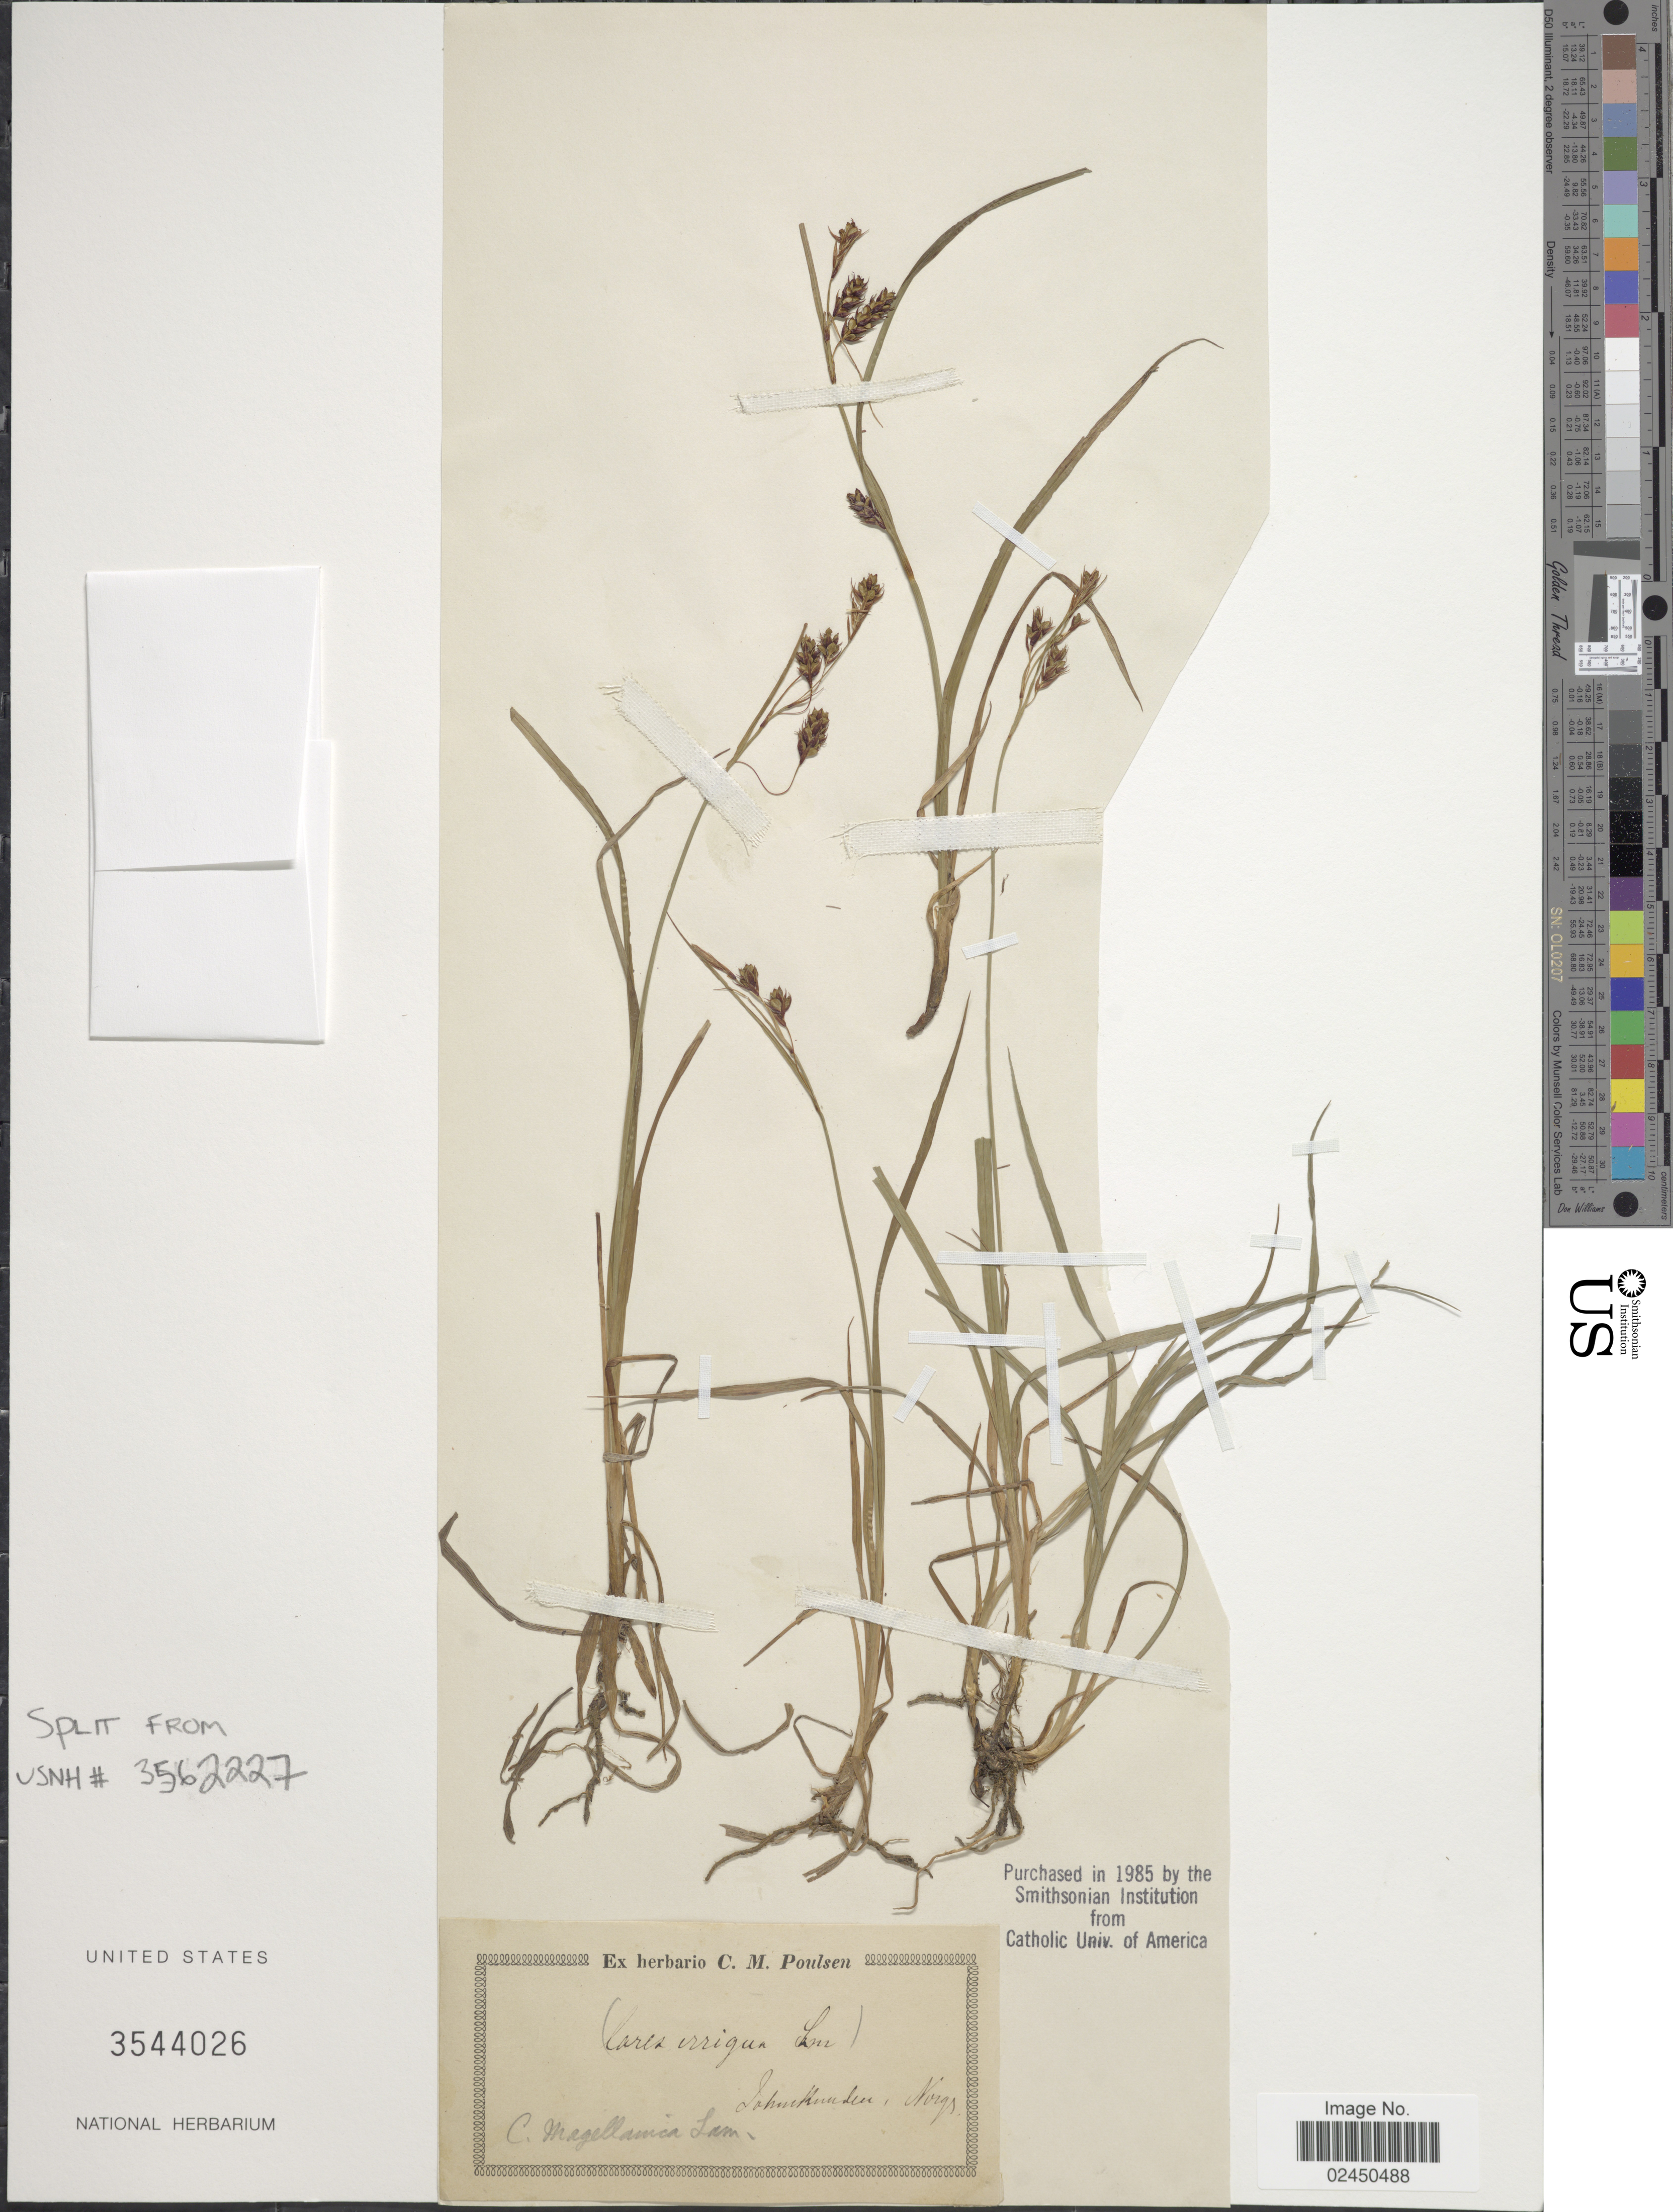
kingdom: Plantae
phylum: Tracheophyta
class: Liliopsida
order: Poales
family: Cyperaceae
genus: Carex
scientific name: Carex magellanica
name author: Lam.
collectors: ex herb. C. M. Poulsen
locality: Sahernkunden [interpreted], Norgs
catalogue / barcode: US 3544026